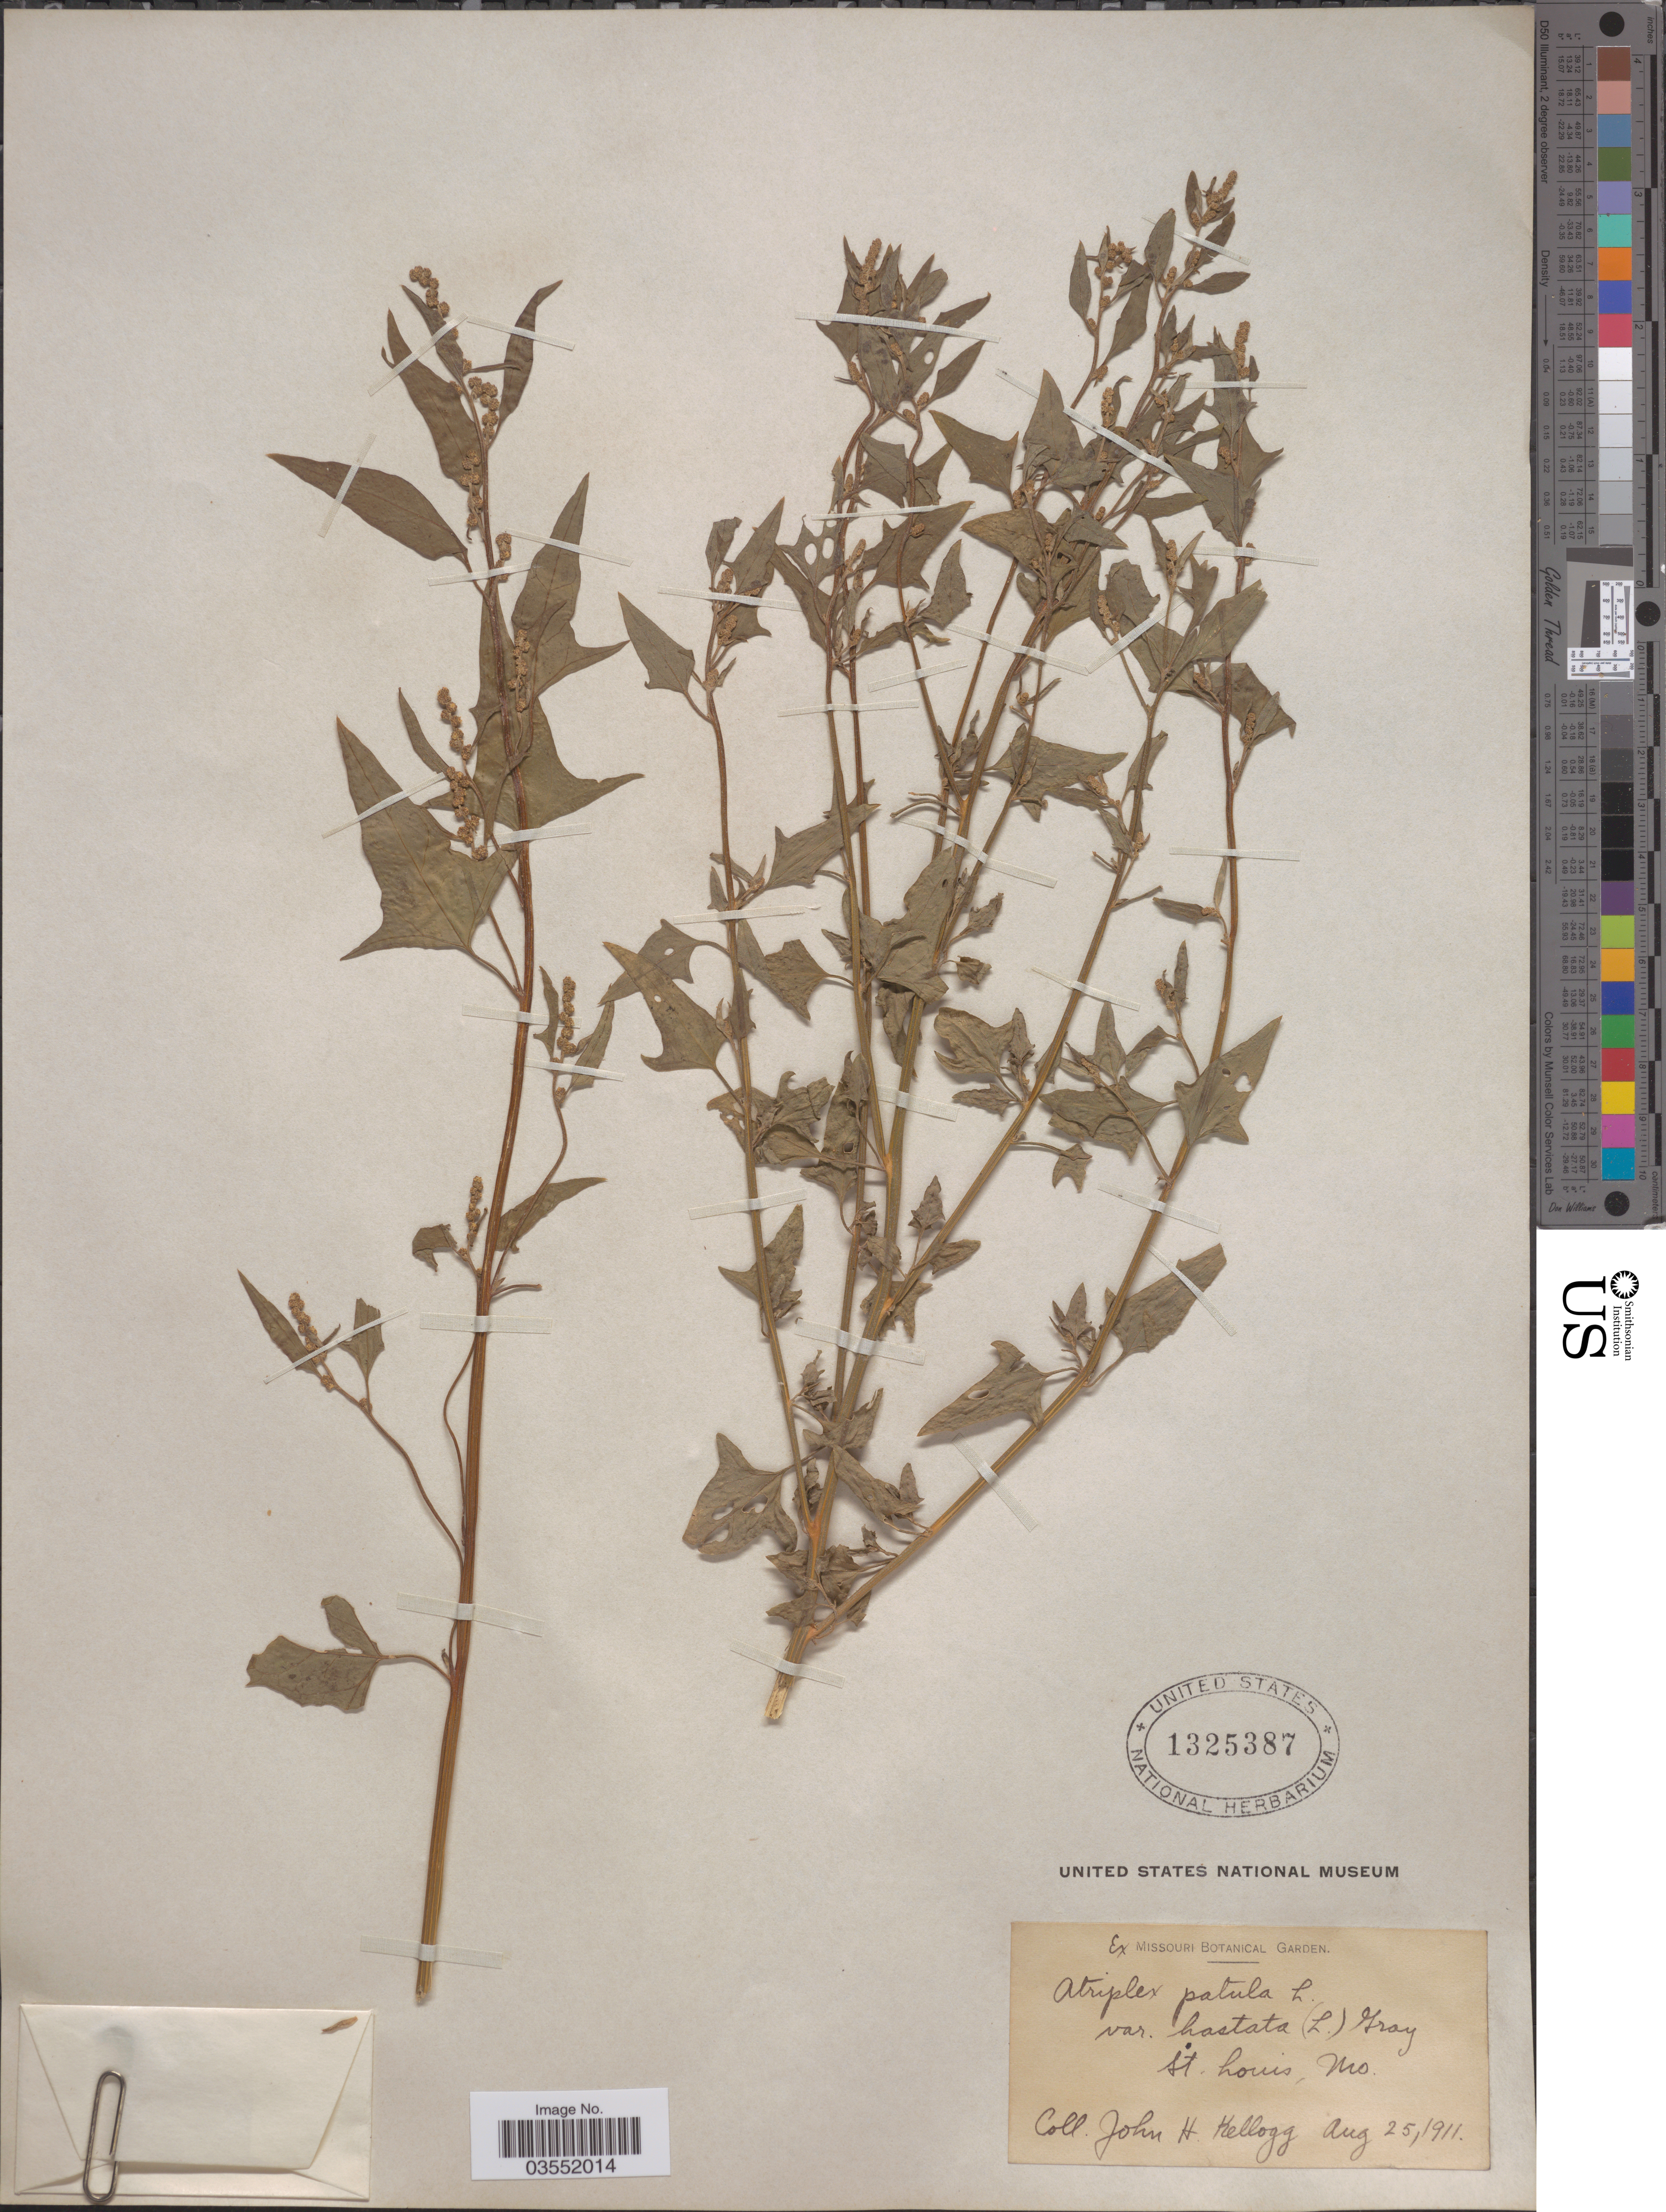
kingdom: Plantae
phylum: Tracheophyta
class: Magnoliopsida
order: Caryophyllales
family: Amaranthaceae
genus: Atriplex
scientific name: Atriplex hastata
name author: L.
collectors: J. H. Kellogg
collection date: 1911-08-25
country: United States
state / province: Missouri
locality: St. Louis.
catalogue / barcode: US 1325387